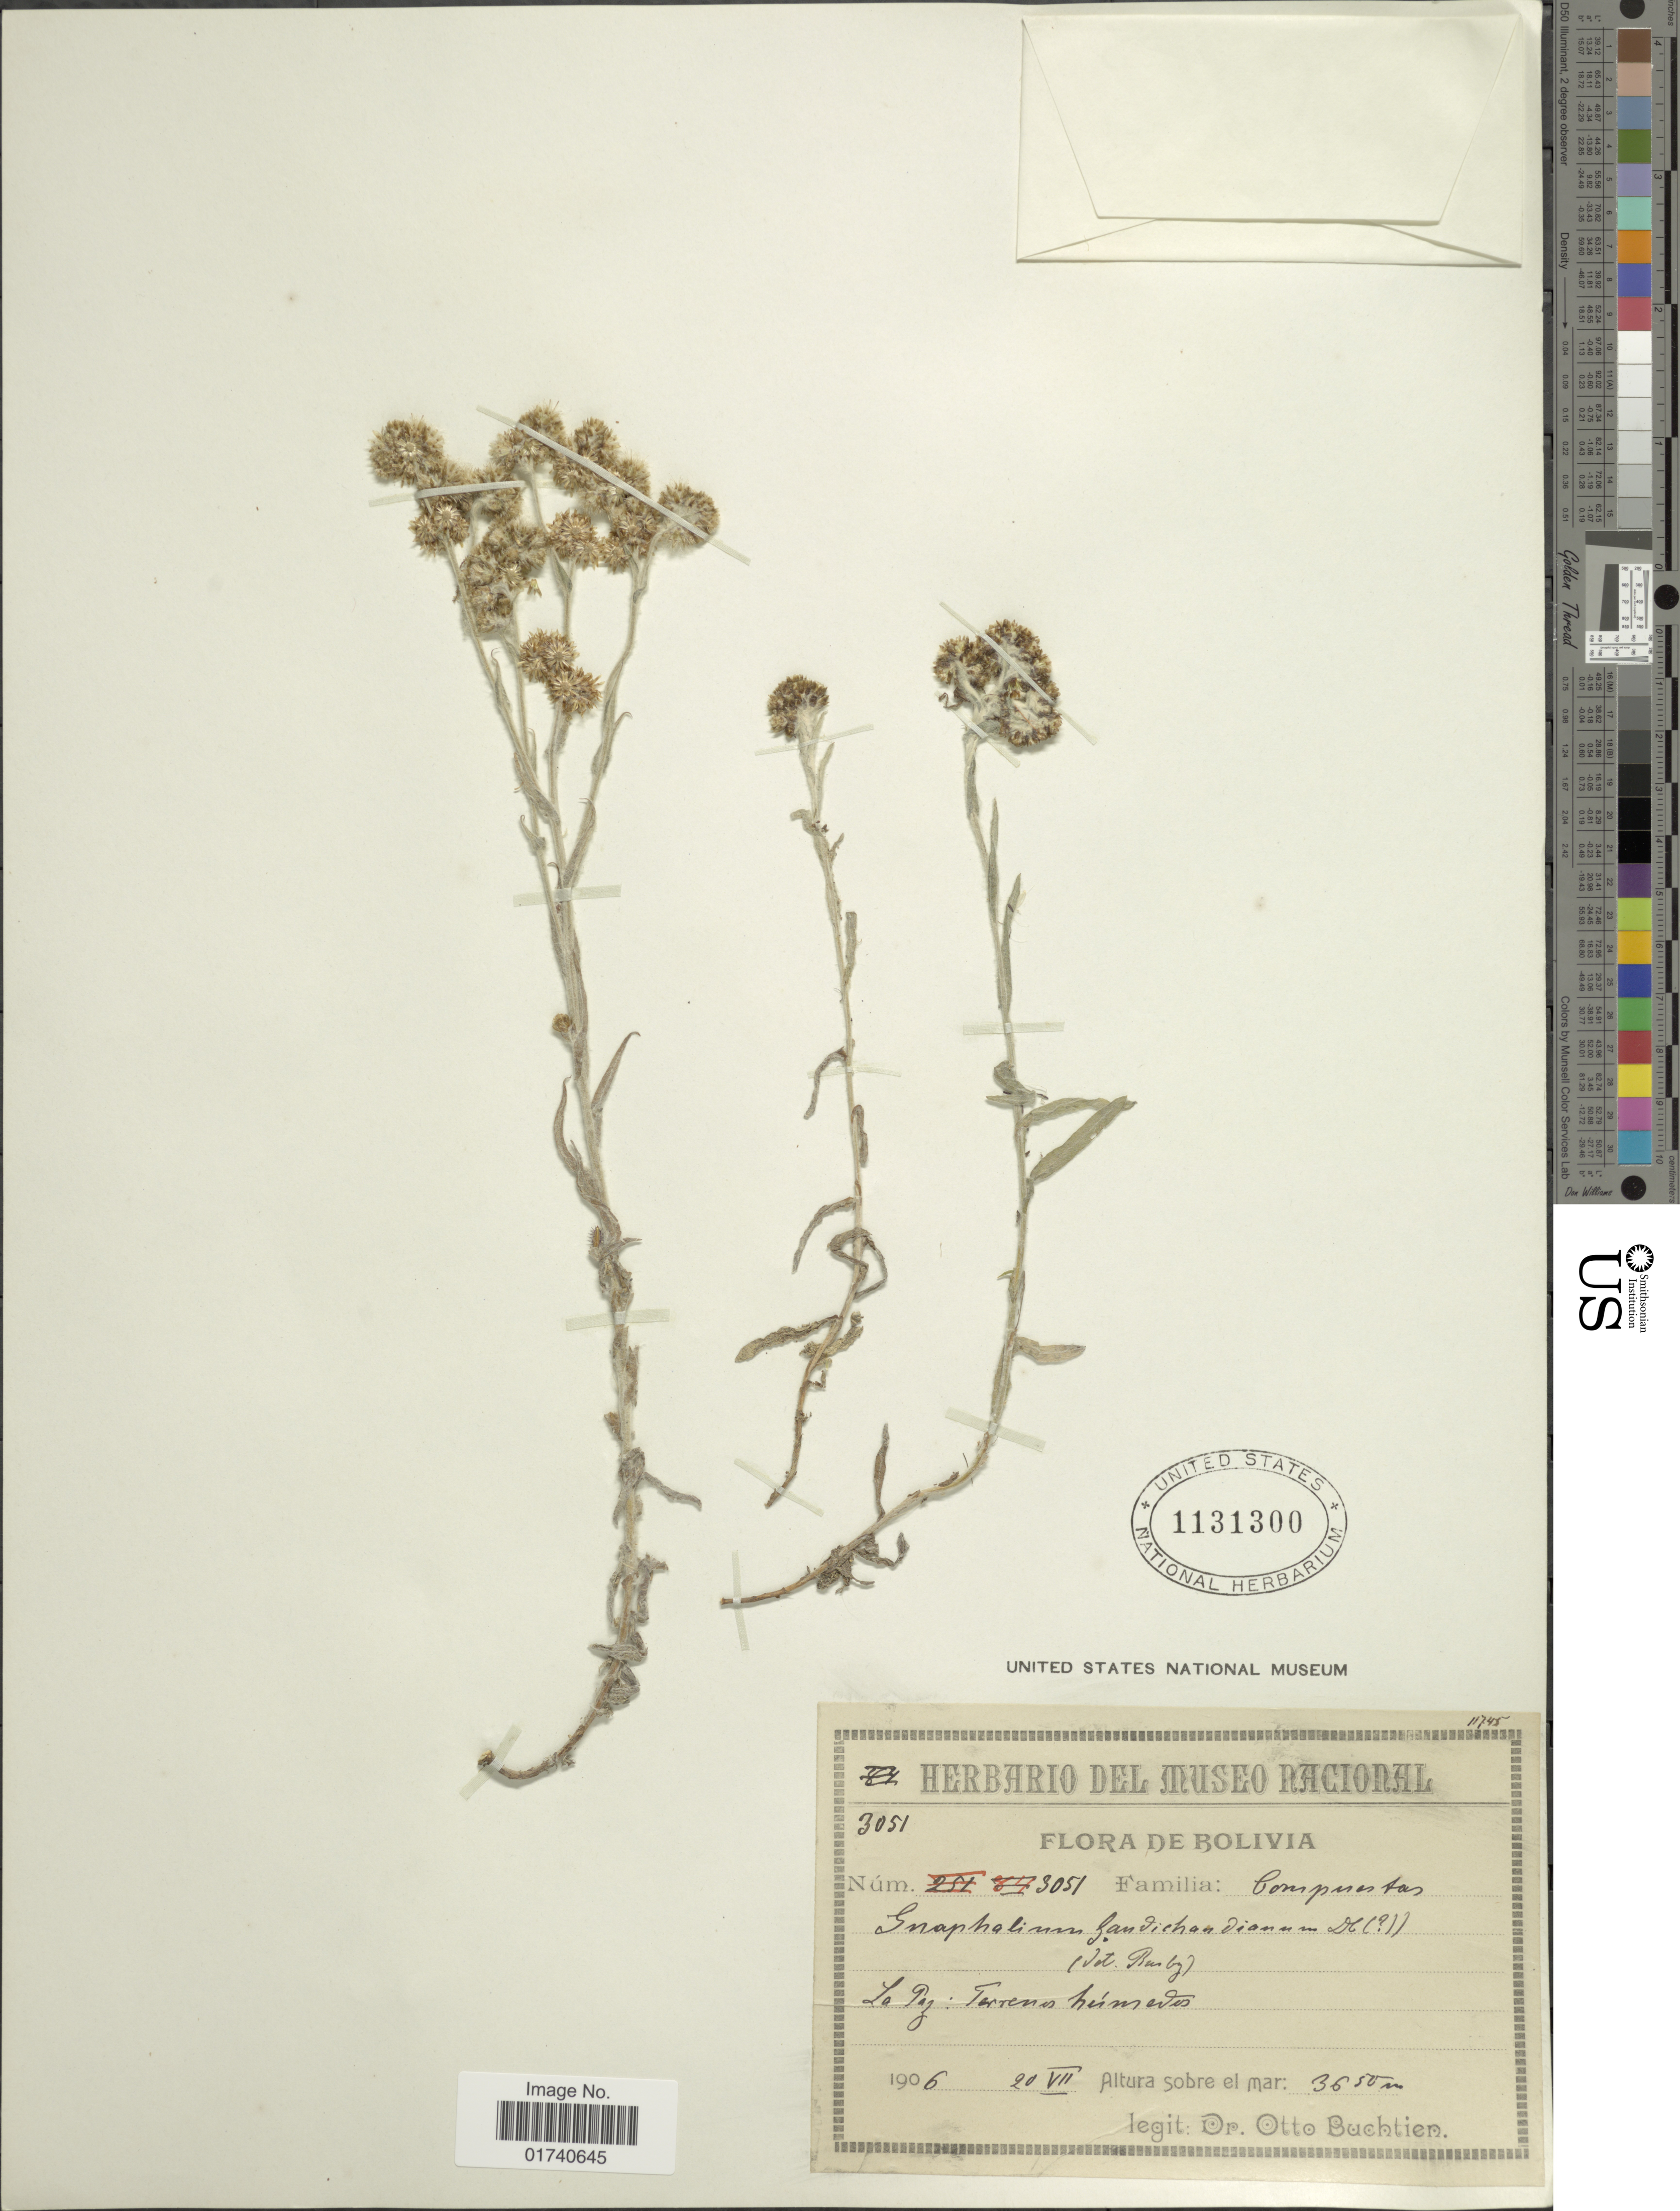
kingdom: Plantae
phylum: Tracheophyta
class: Magnoliopsida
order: Asterales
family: Asteraceae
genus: Pseudognaphalium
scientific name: Pseudognaphalium gaudichaudianum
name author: (DC.) Anderb.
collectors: O. Buchtien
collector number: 3051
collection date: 1906-07-20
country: Bolivia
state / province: La Paz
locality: Tarrenas humedes.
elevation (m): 3650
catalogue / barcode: US 1131300